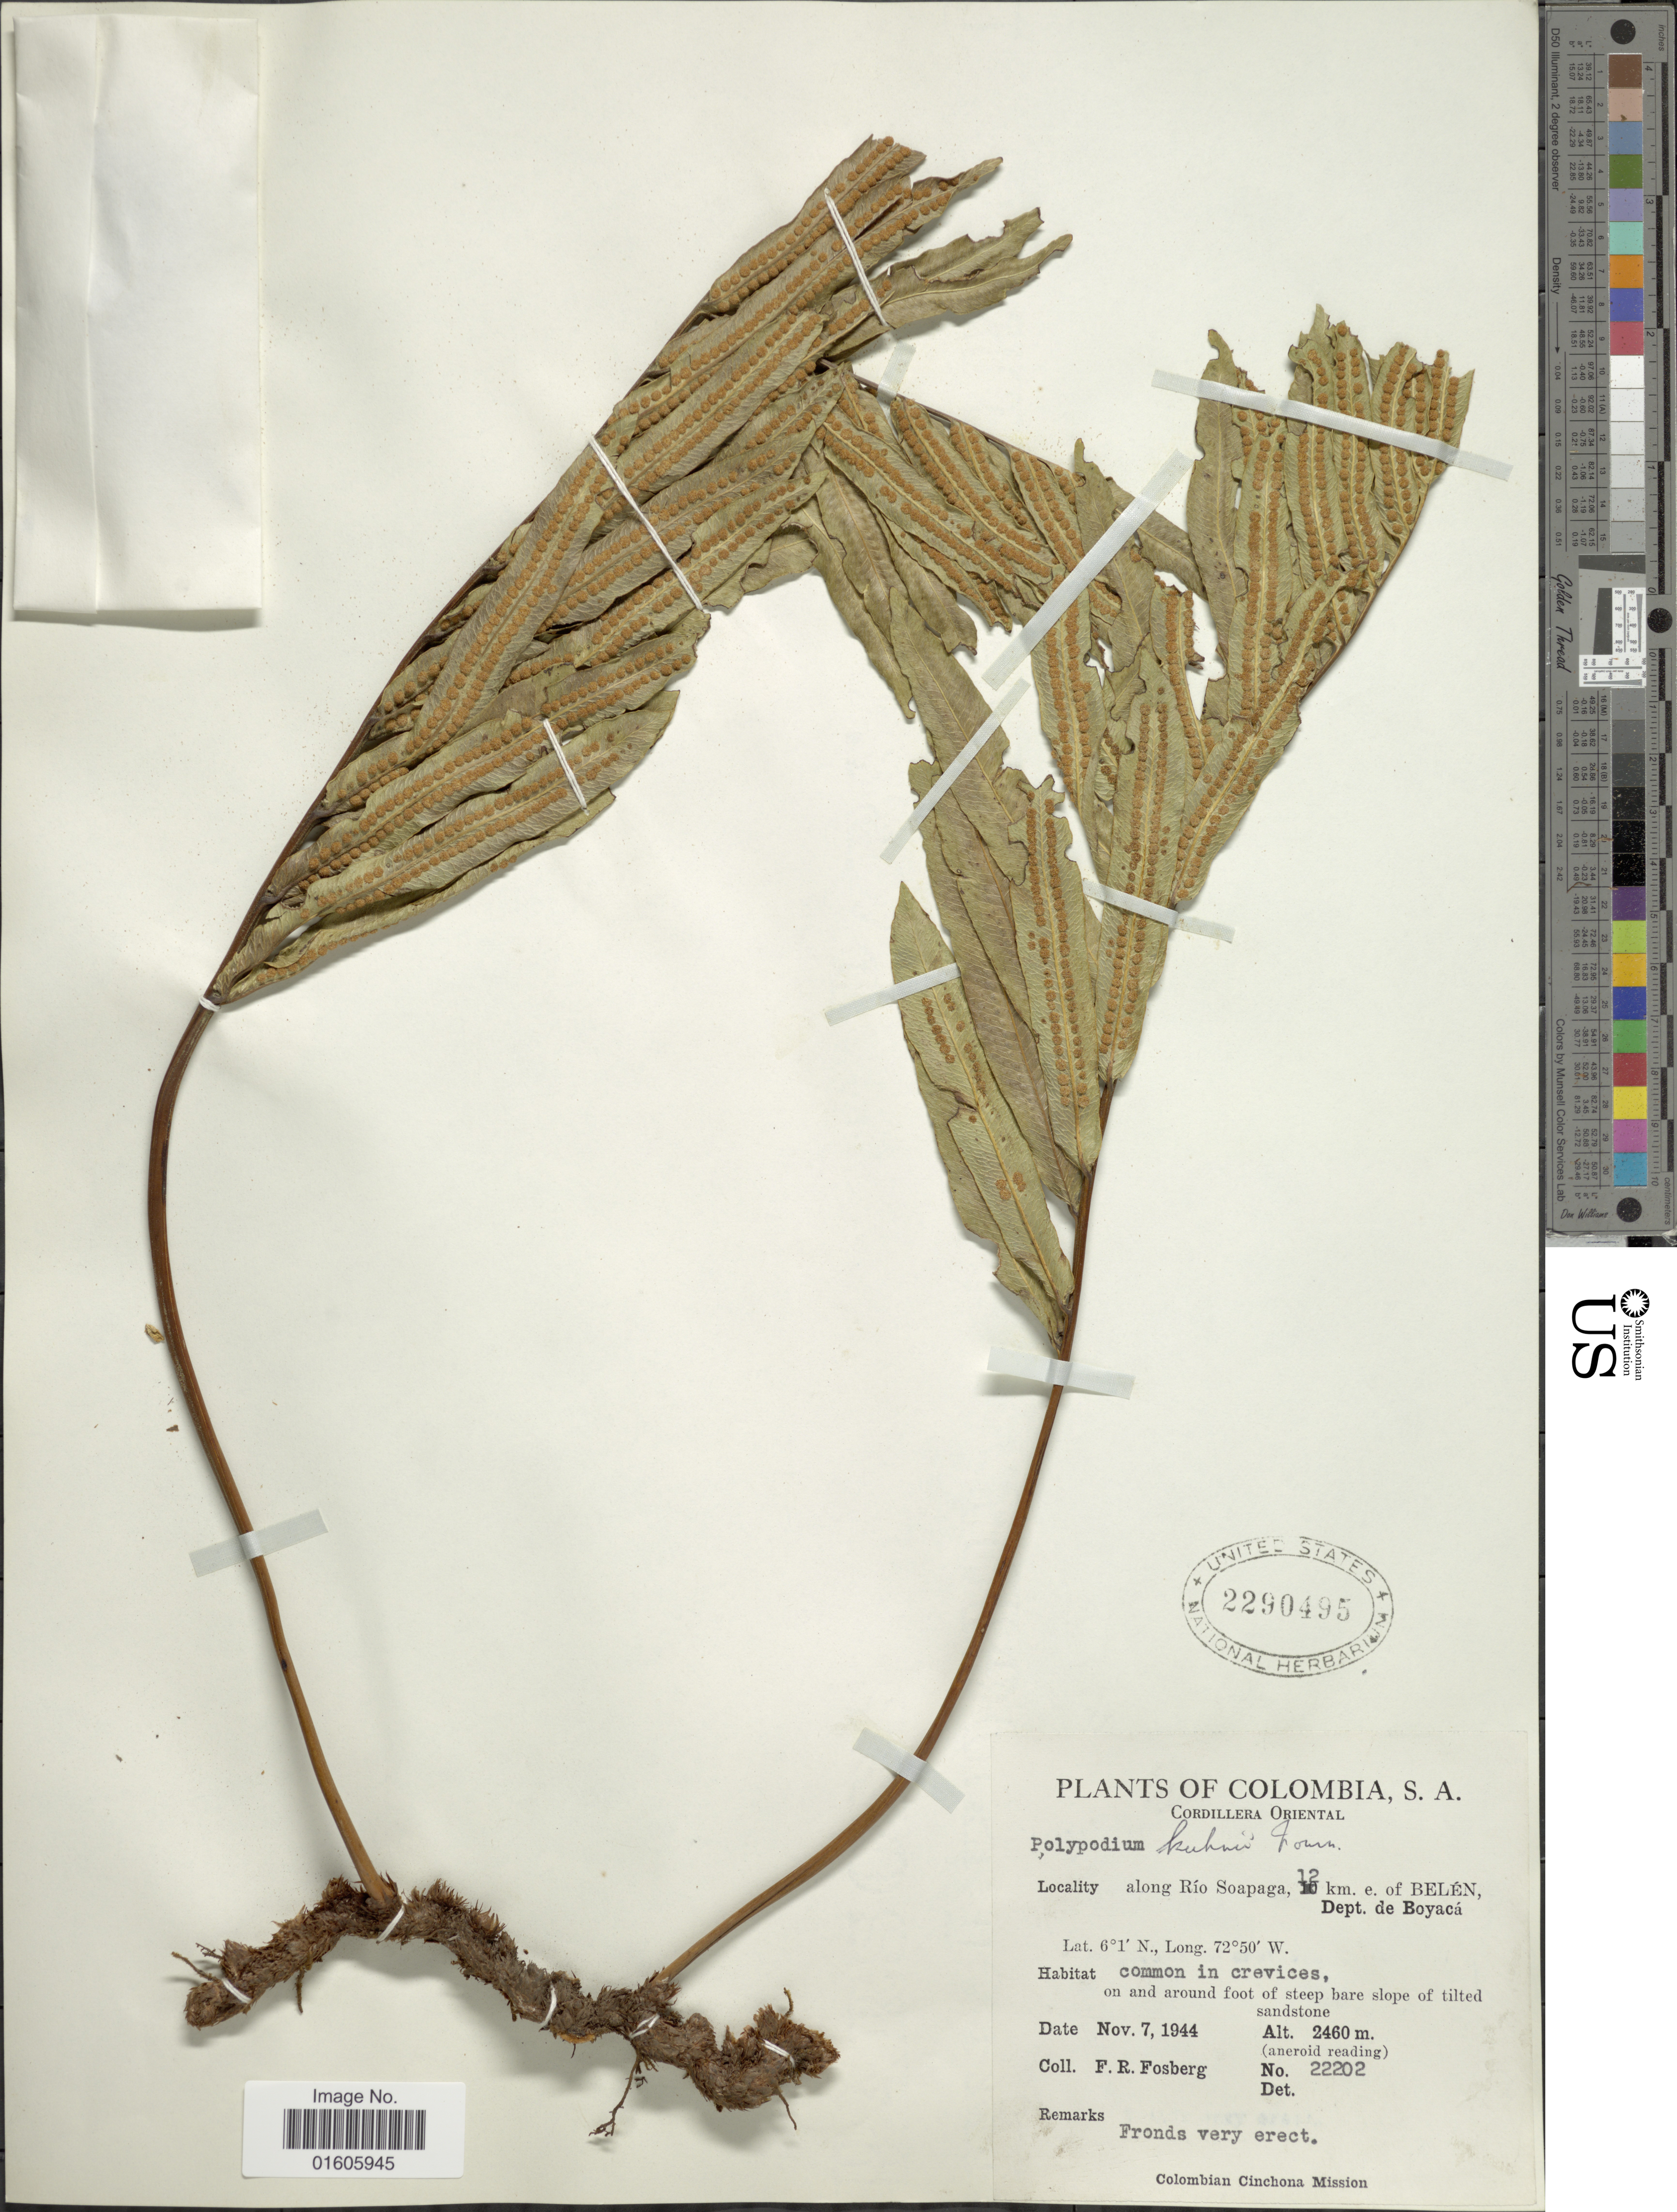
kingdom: Plantae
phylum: Tracheophyta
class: Polypodiopsida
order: Polypodiales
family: Polypodiaceae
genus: Serpocaulon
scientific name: Serpocaulon attenuatum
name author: (Humb. & Bonpl. ex Willd.) A.R. Sm.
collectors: F. R. Fosberg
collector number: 22202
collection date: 1944-11-07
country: Colombia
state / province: Boyacá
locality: Cordillera Oriental. Along Río Soapaga, 12 km. e. of Belén. Dept. de Boyacá.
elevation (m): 2460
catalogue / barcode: US 2290495